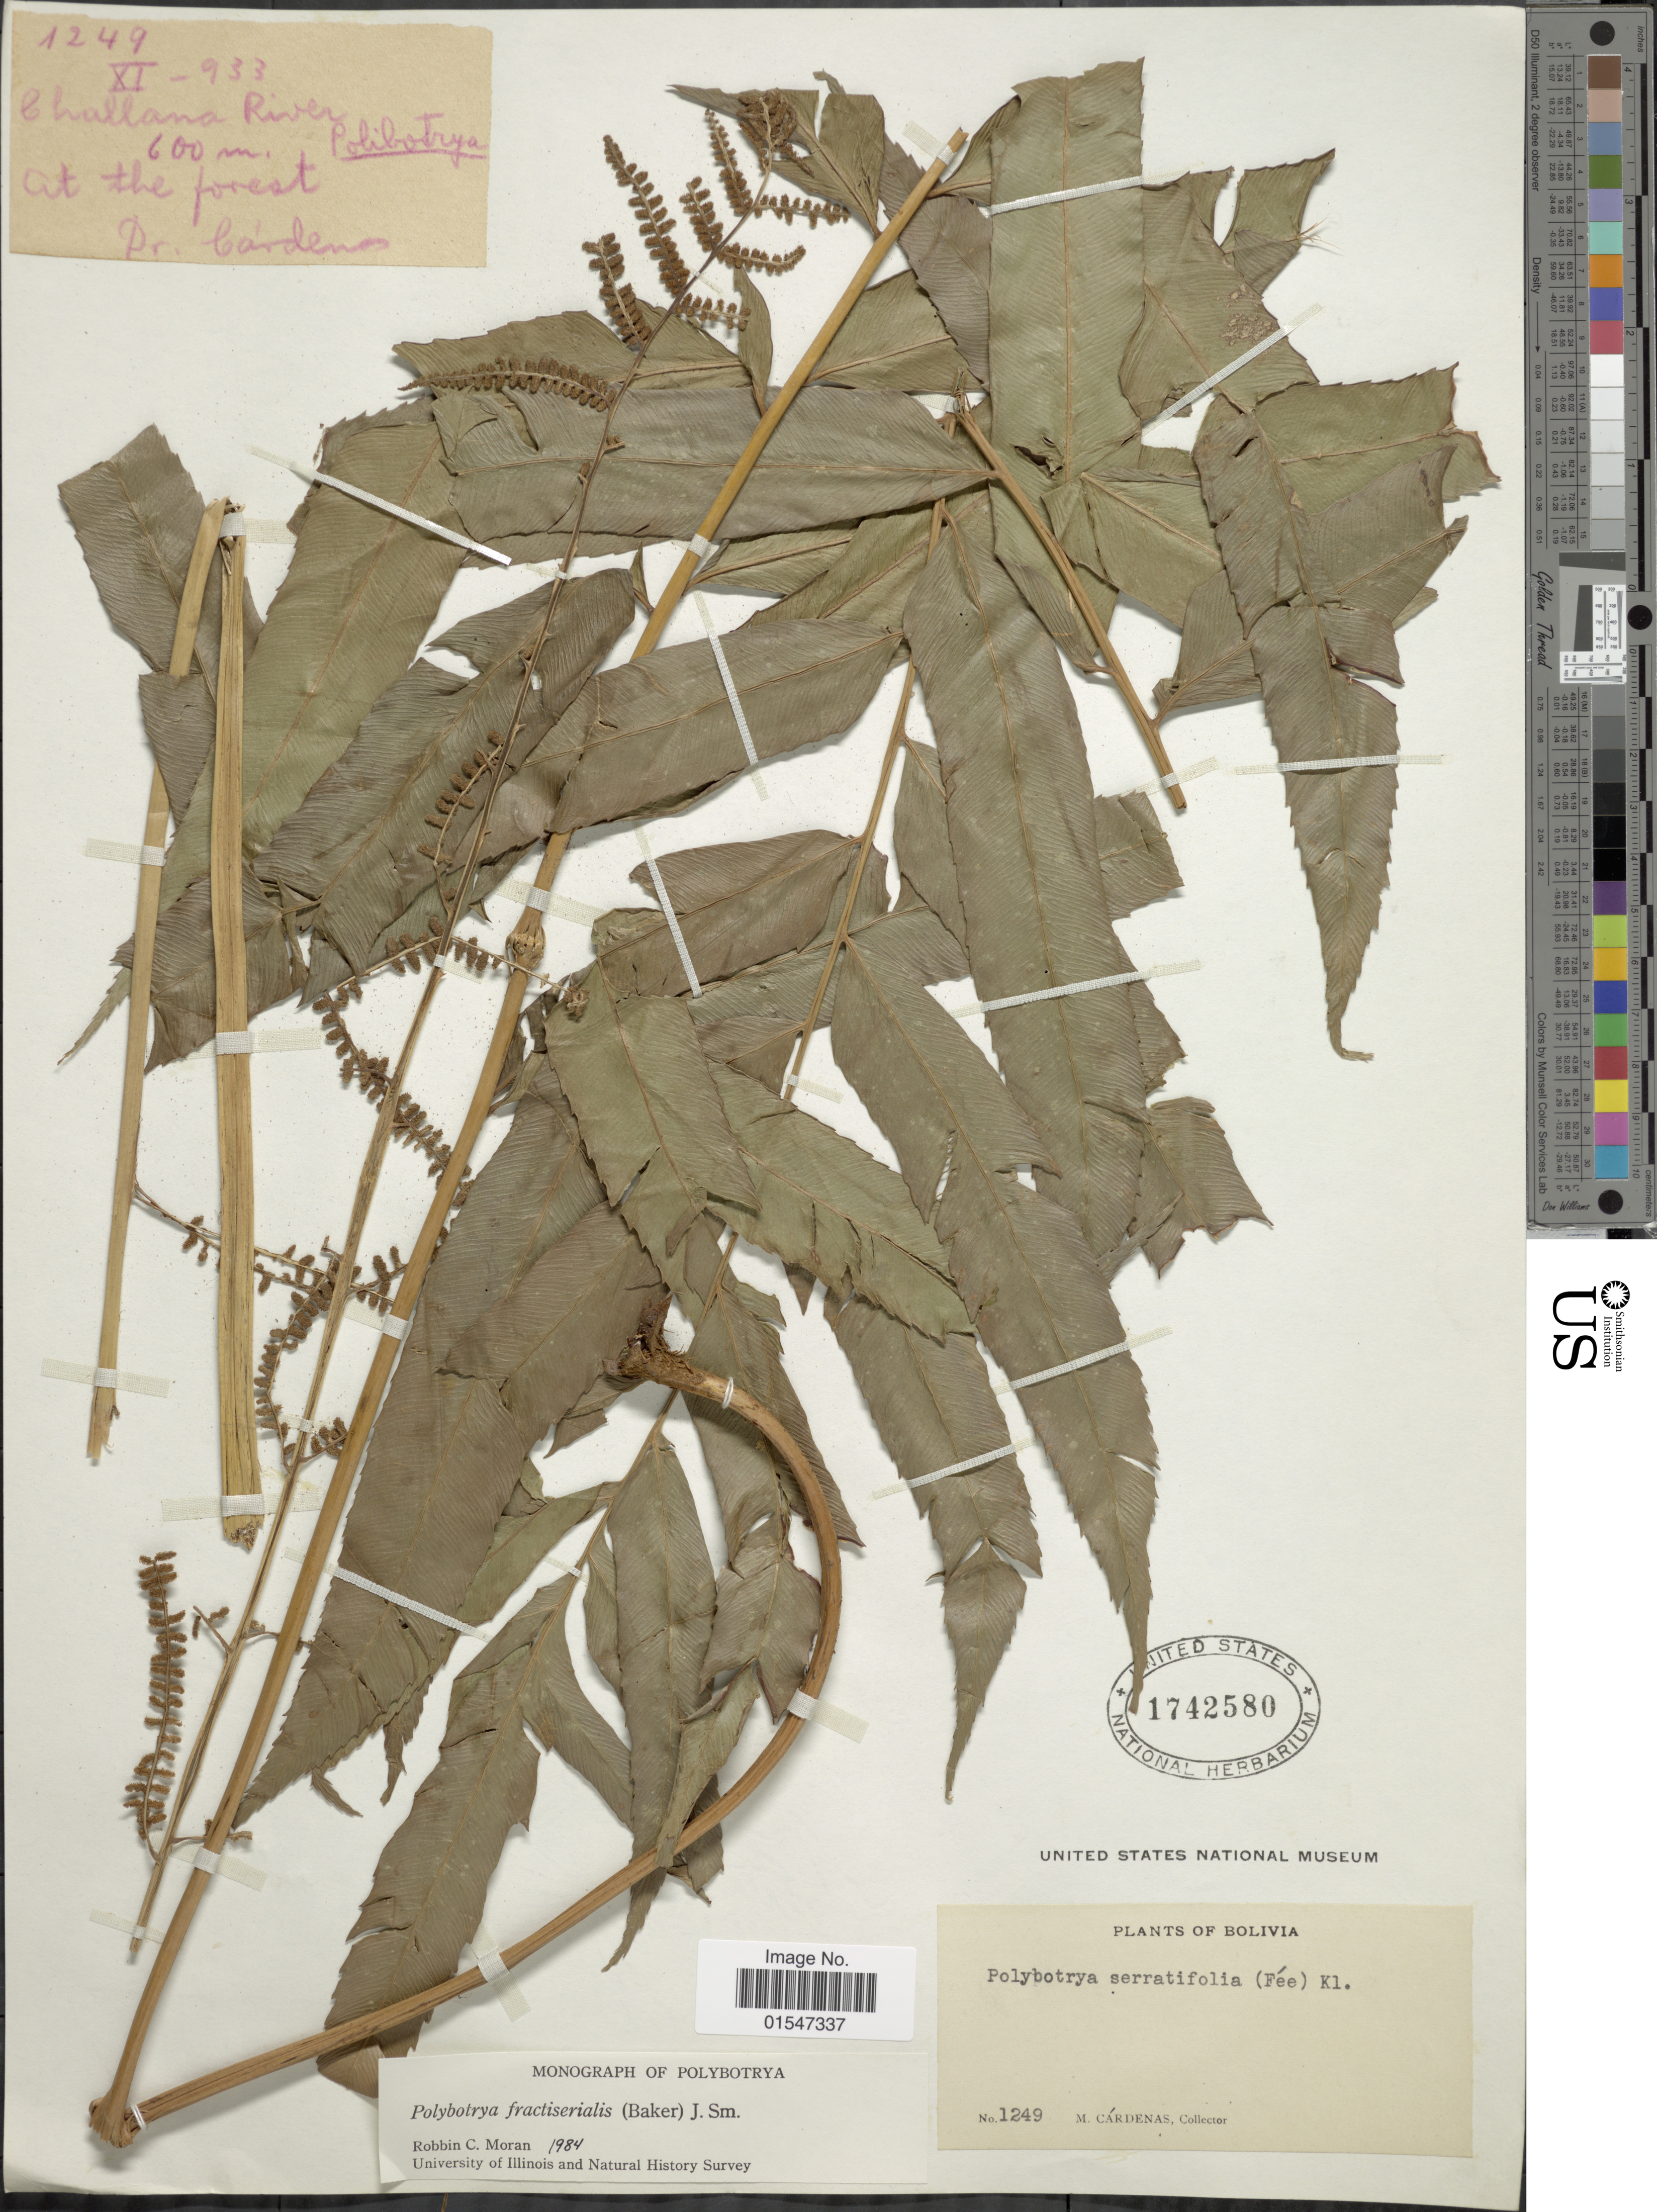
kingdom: Plantae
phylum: Tracheophyta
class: Polypodiopsida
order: Polypodiales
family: Dryopteridaceae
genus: Polybotrya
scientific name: Polybotrya fractiserialis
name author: (Baker) J. Sm.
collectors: M. Cárdenas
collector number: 1249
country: Bolivia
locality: Challana River.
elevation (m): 600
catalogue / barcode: US 1742580